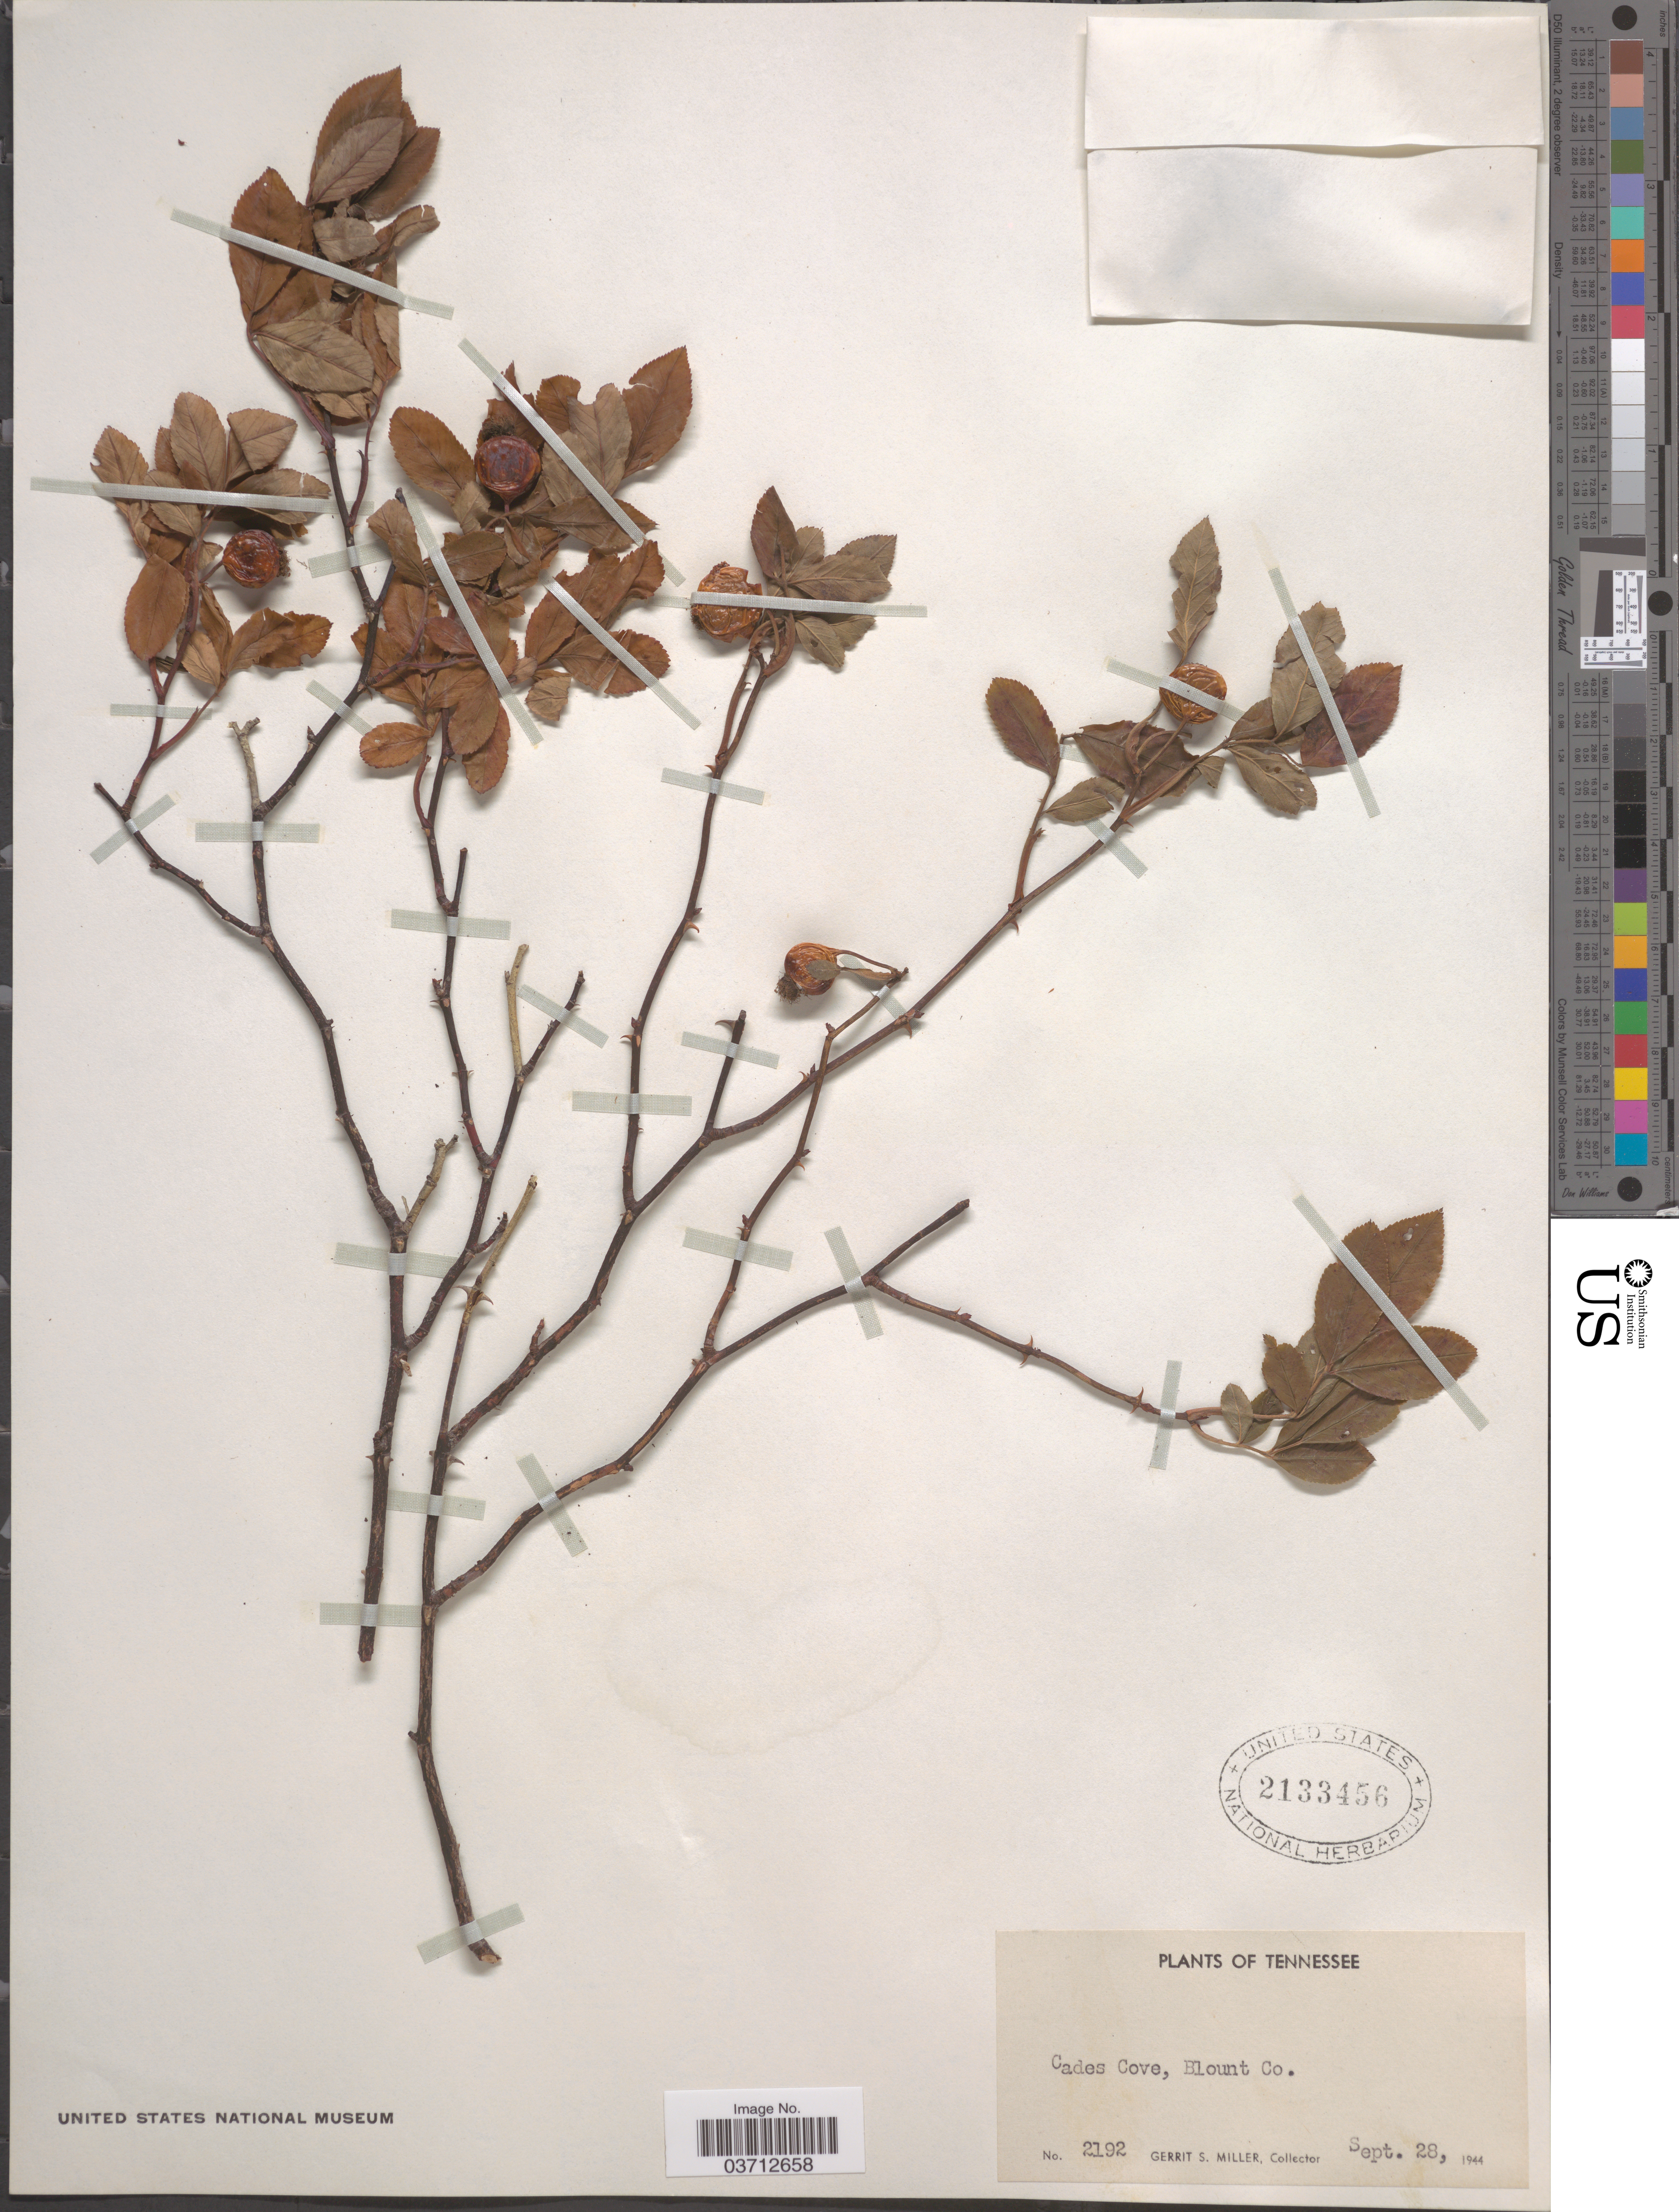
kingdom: Plantae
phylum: Tracheophyta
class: Magnoliopsida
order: Rosales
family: Rosaceae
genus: Rosa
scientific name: Rosa sp.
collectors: G. S. Miller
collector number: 2192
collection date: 1944-09-28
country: United States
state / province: Tennessee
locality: Cades Cove, Blount Co.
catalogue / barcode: US 2133456